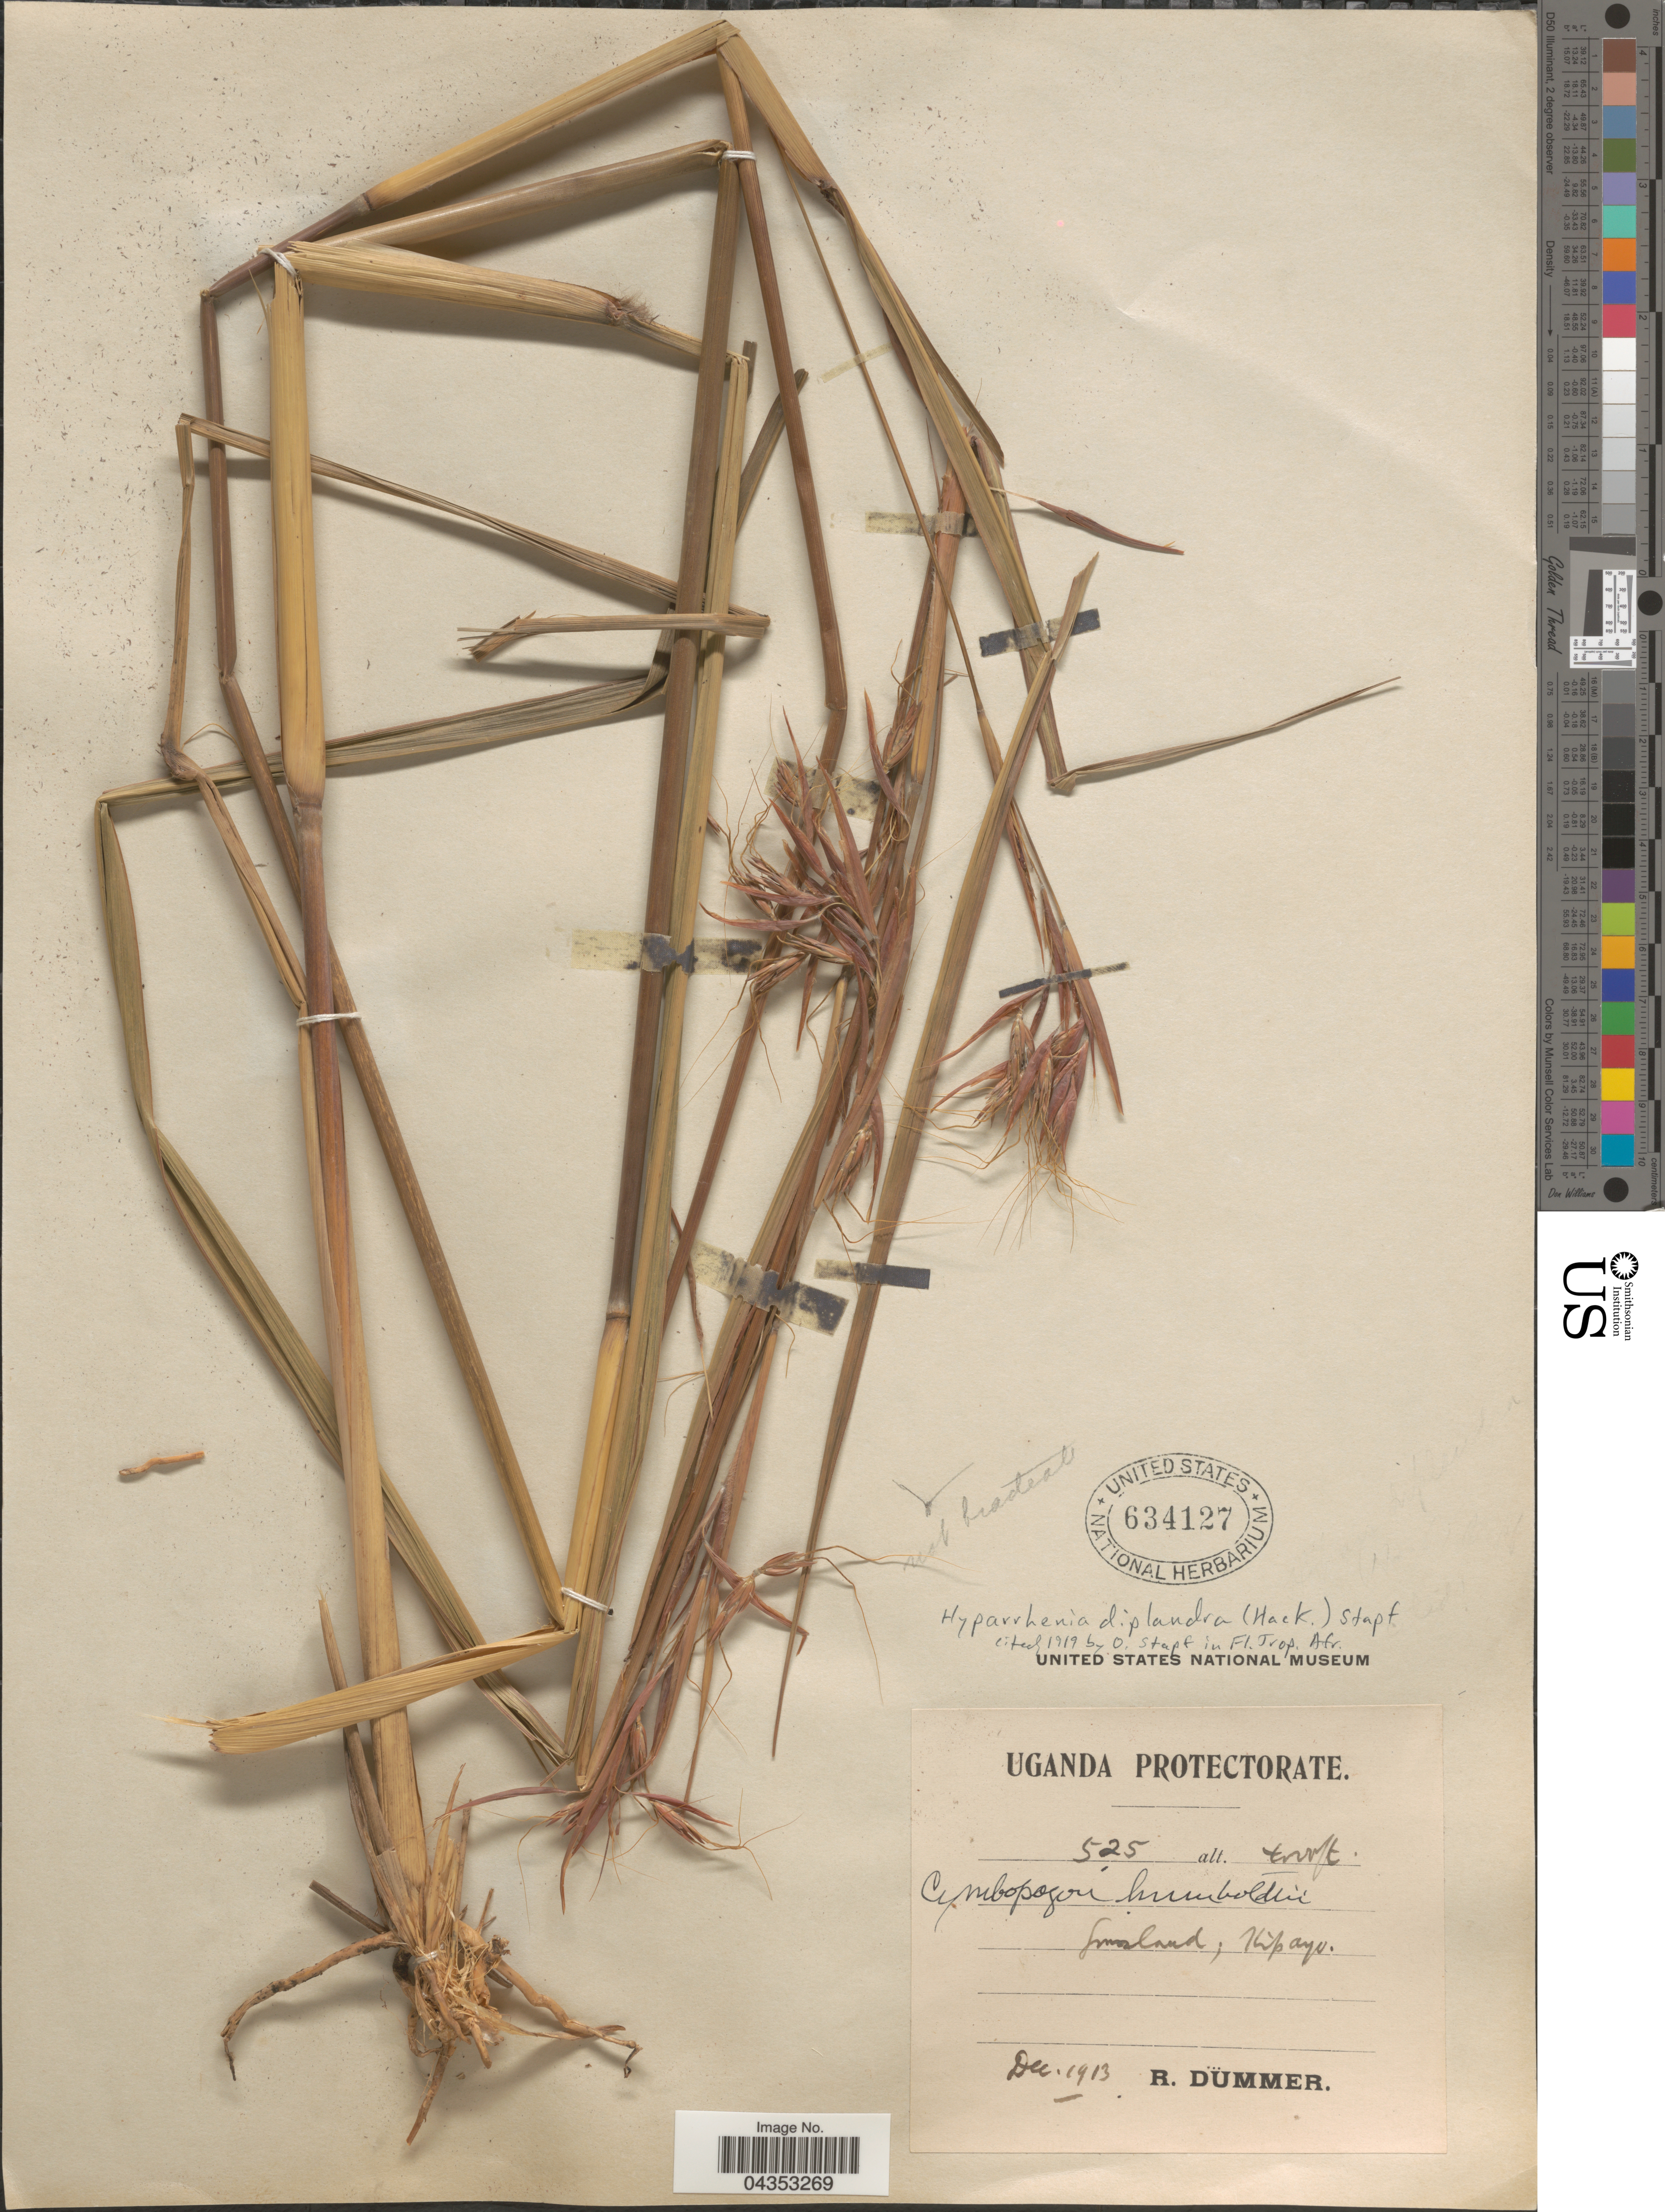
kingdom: Plantae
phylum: Tracheophyta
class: Liliopsida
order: Poales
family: Poaceae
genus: Hyparrhenia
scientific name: Hyparrhenia diplandra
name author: (Hack.) Stapf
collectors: R. Dümmer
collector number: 525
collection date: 1913-12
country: Uganda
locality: Uganda Protectorate. Kipayo.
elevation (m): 1219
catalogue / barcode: US 634127